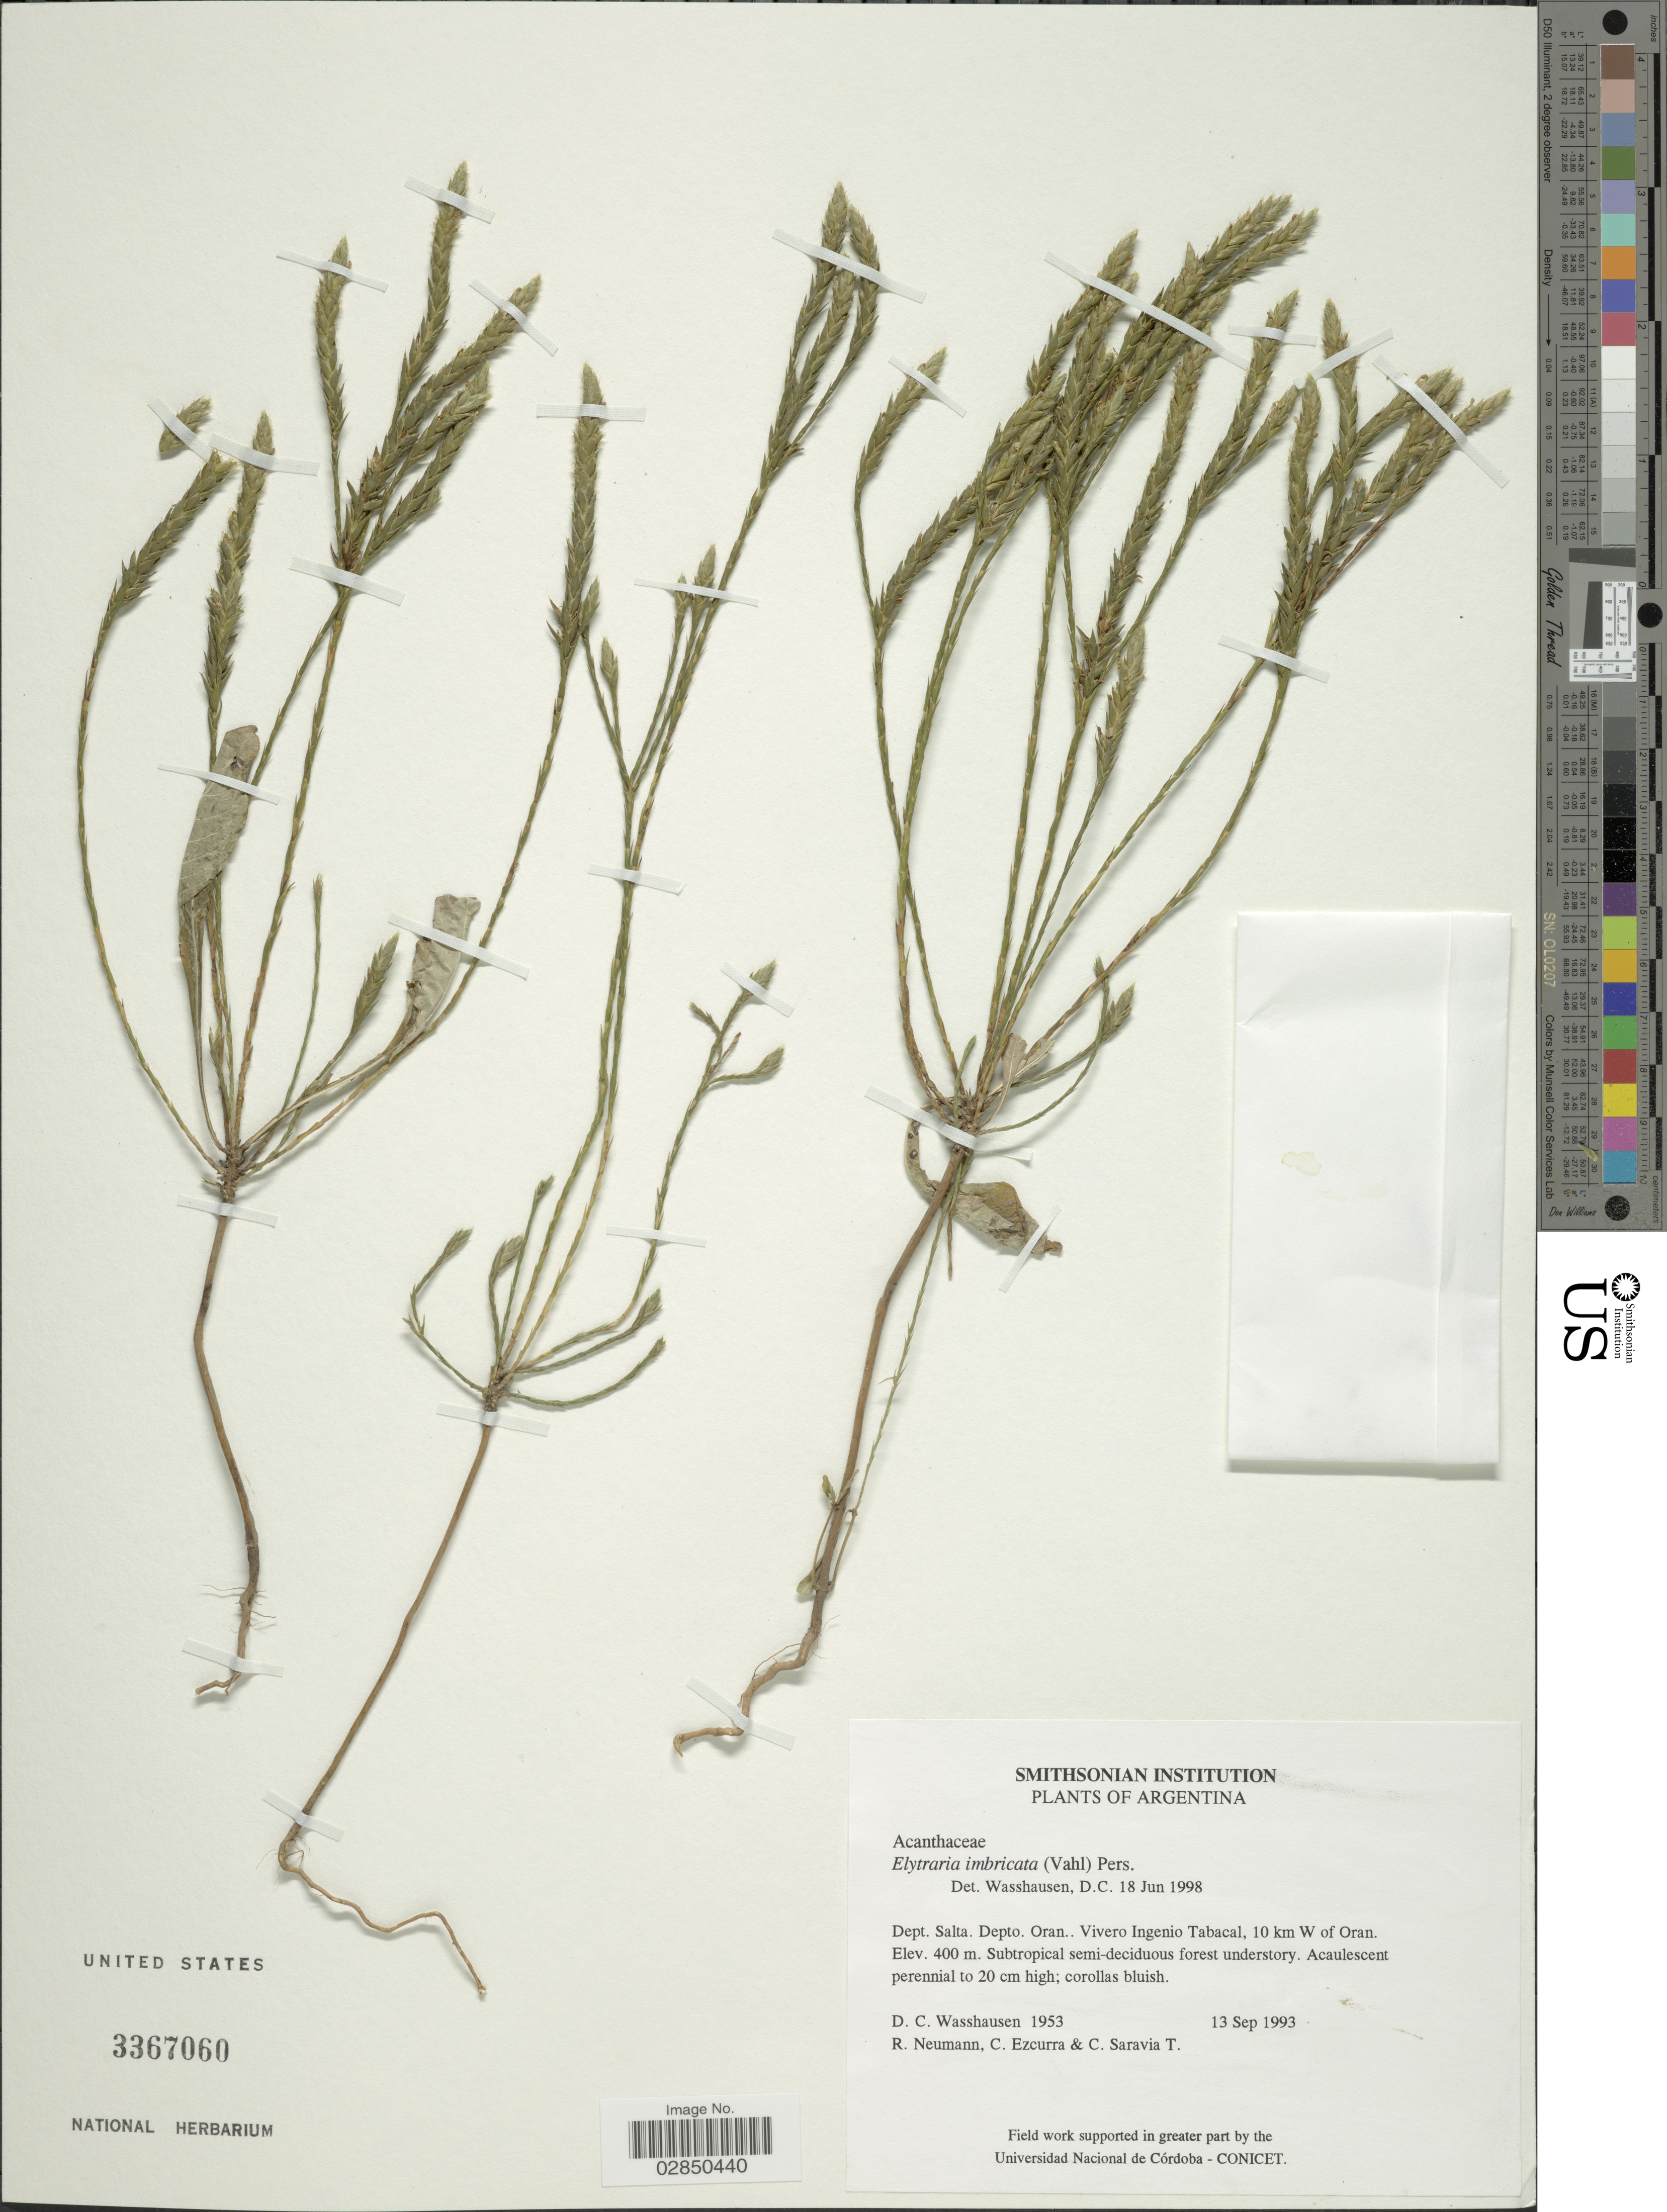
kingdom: Plantae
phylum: Tracheophyta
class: Magnoliopsida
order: Lamiales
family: Acanthaceae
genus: Elytraria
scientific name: Elytraria imbricata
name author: (Vahl) Pers.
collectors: D. C. Wasshausen, R. Neumann, C. Ezcurra & C. Saravia T.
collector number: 1953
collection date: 1993-09-13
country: Argentina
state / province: Salta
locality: Dept. Salta. Depto. Oran. Vivero Ingenio tabacal, 10 km W of Oran.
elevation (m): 400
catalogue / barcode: US 3367060